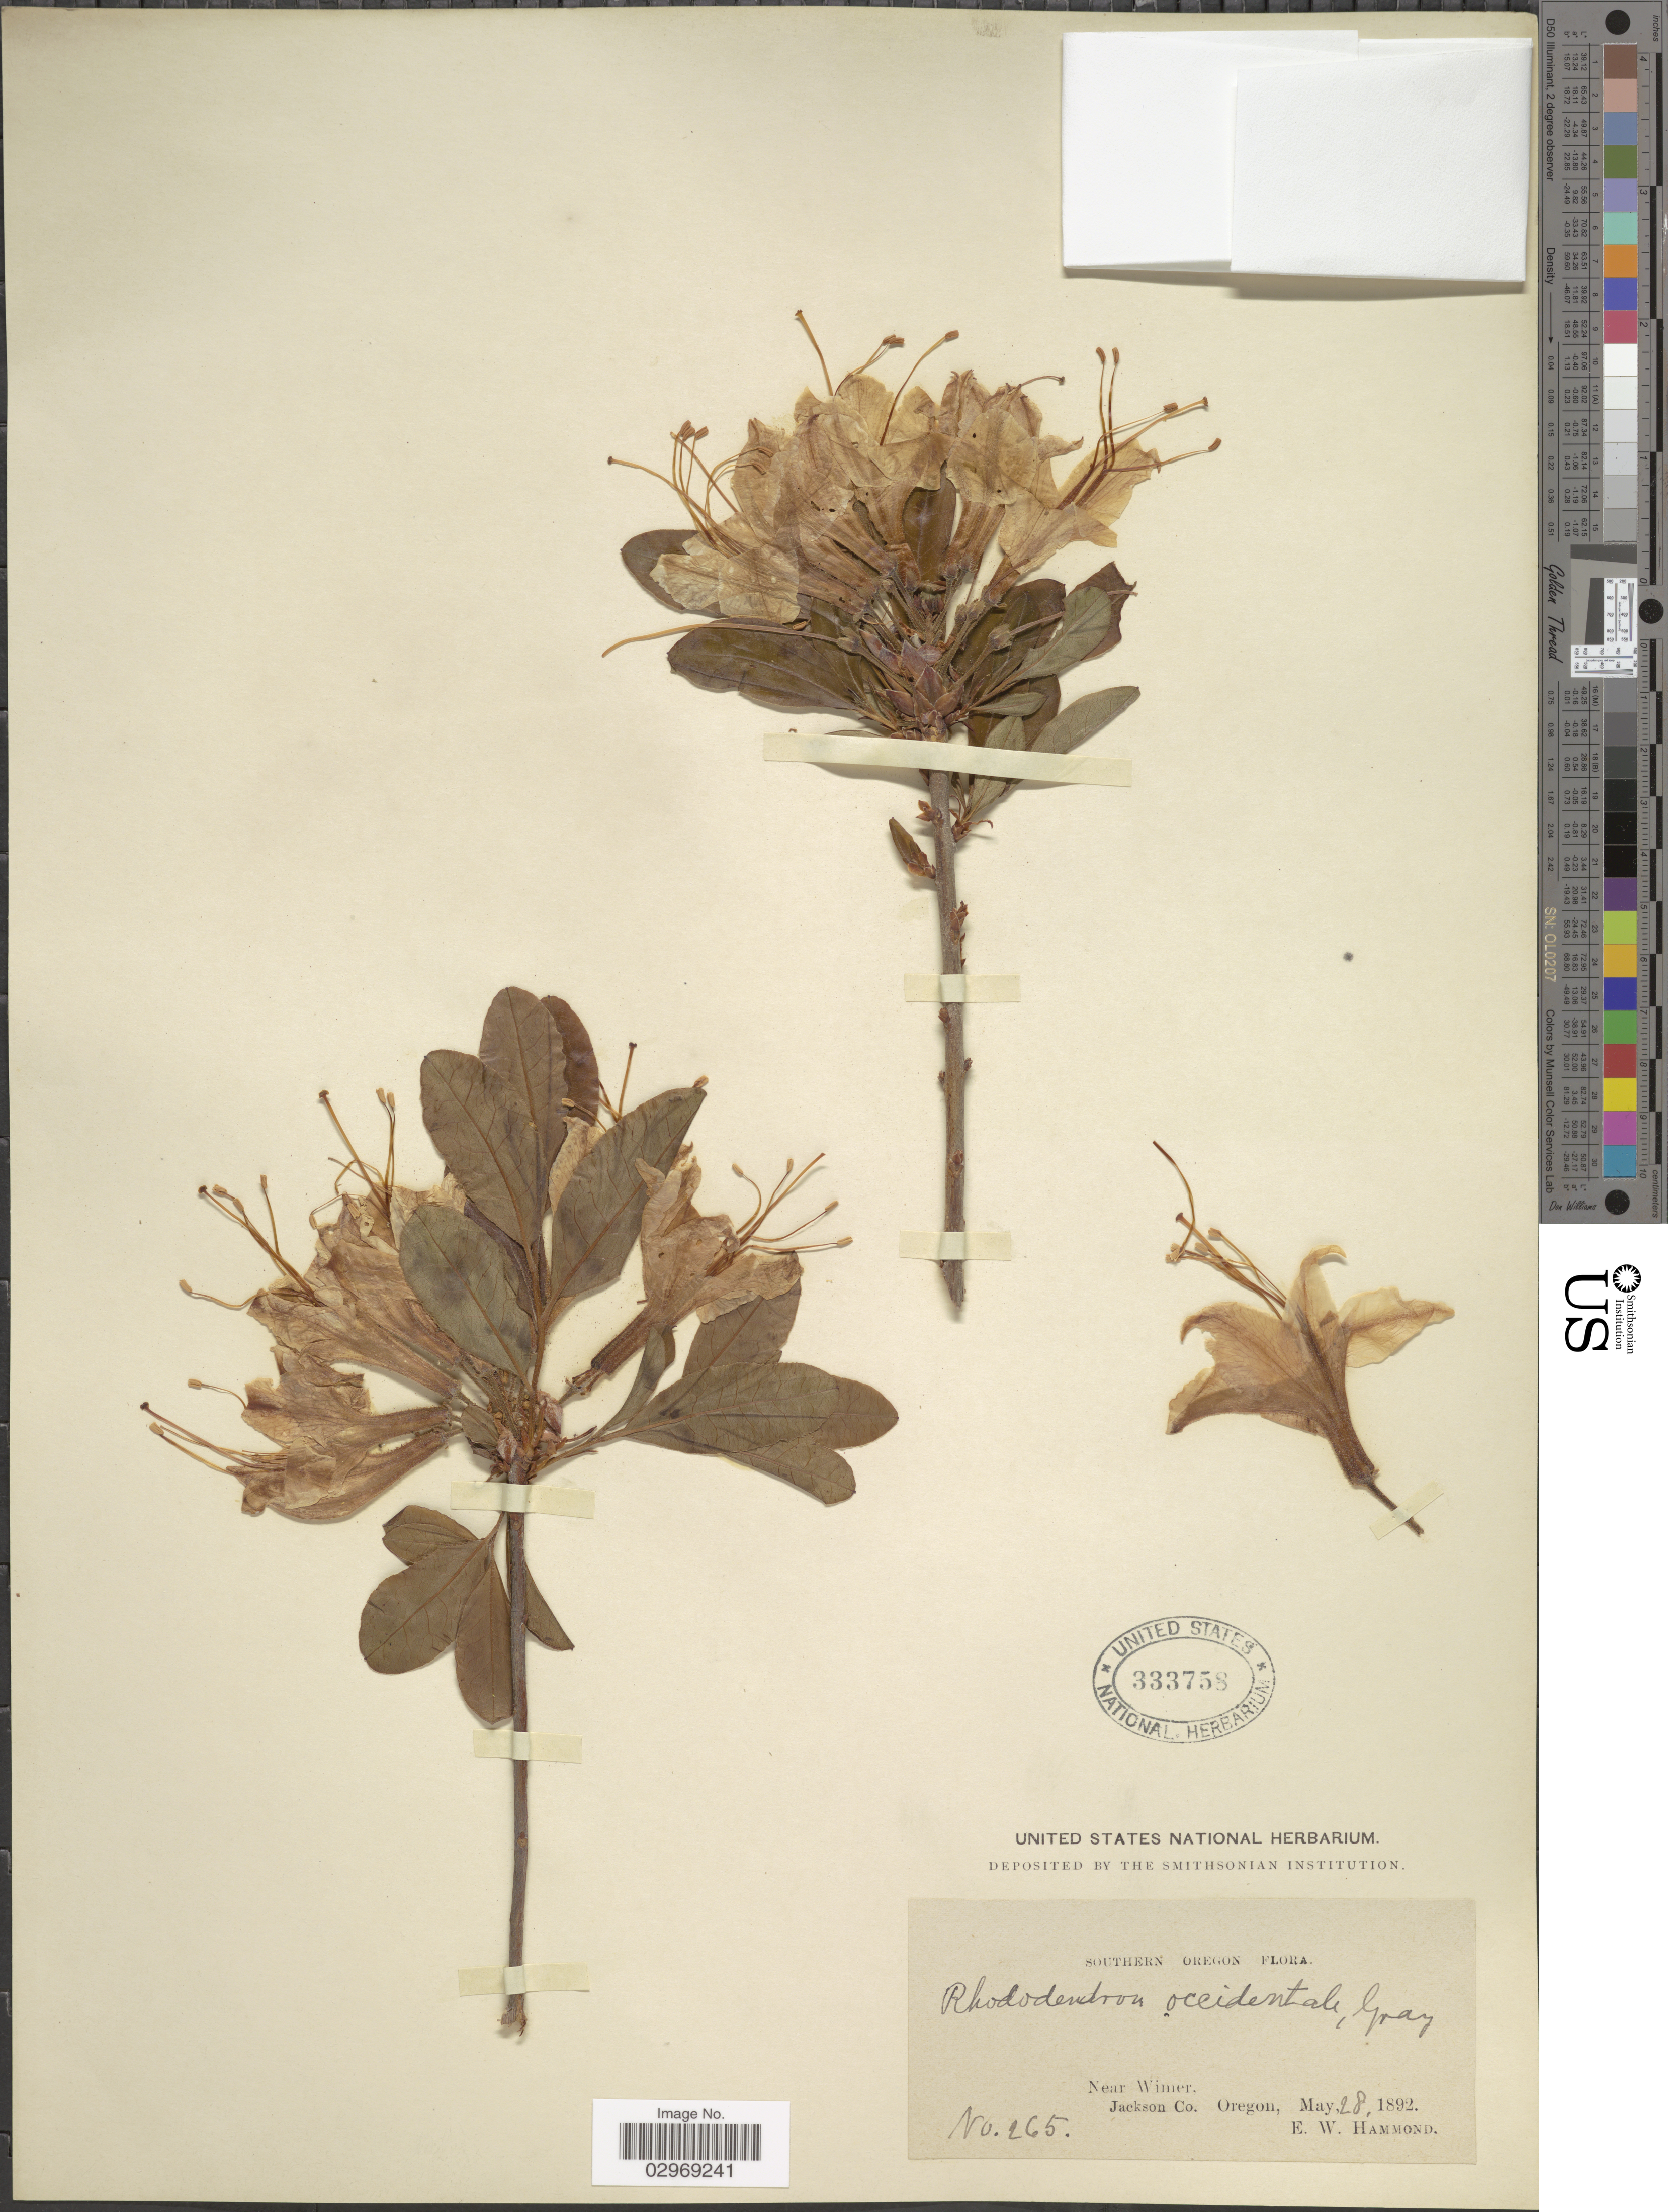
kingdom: Plantae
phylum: Tracheophyta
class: Magnoliopsida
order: Ericales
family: Ericaceae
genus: Rhododendron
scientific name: Rhododendron occidentale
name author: (Torr. & A. Gray) A. Gray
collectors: E. Hammond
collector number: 265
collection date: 1892-05-28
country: United States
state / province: Oregon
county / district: Jackson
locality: Southern Oregon. Near Wimer, Jackson Co.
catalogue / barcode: US 333758